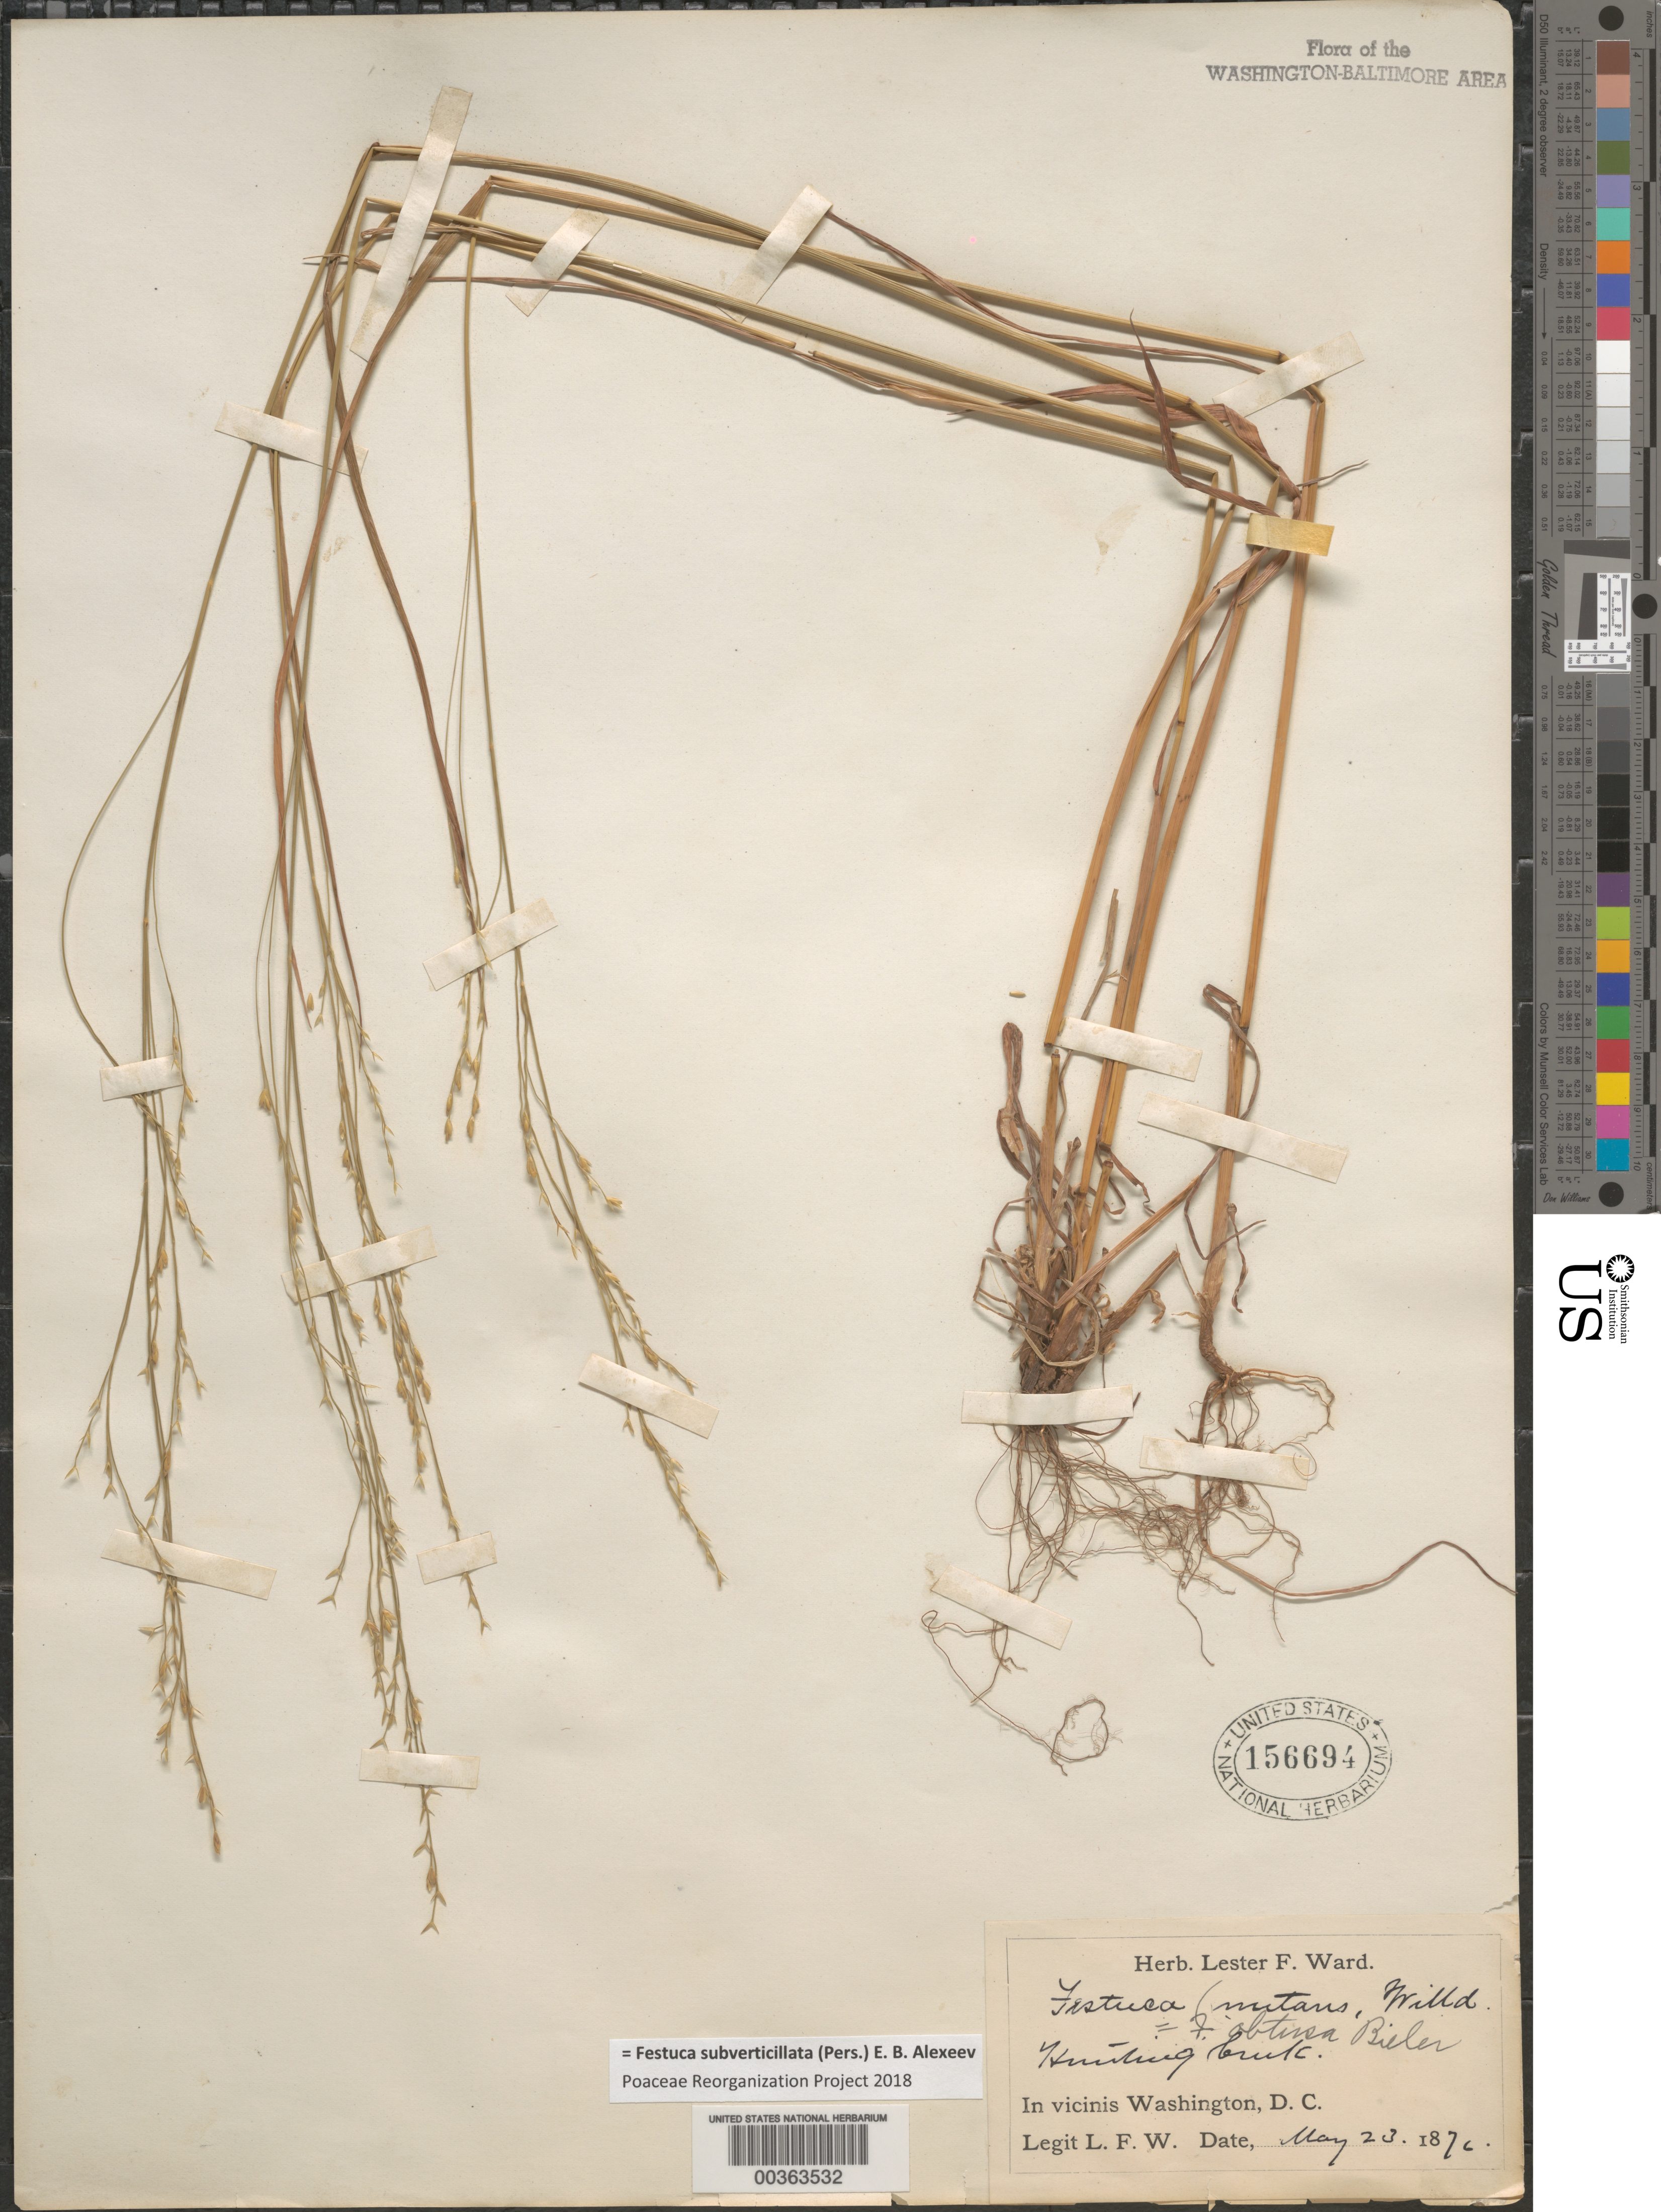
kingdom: Plantae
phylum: Tracheophyta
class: Liliopsida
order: Poales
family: Poaceae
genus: Festuca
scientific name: Festuca subverticillata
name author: (Pers.) E.B. Alexeev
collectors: L. F. Ward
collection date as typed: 23 May 1876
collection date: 1876-05-23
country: United States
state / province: Virginia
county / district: Fairfax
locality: Hunting Creek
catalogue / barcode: US 156694